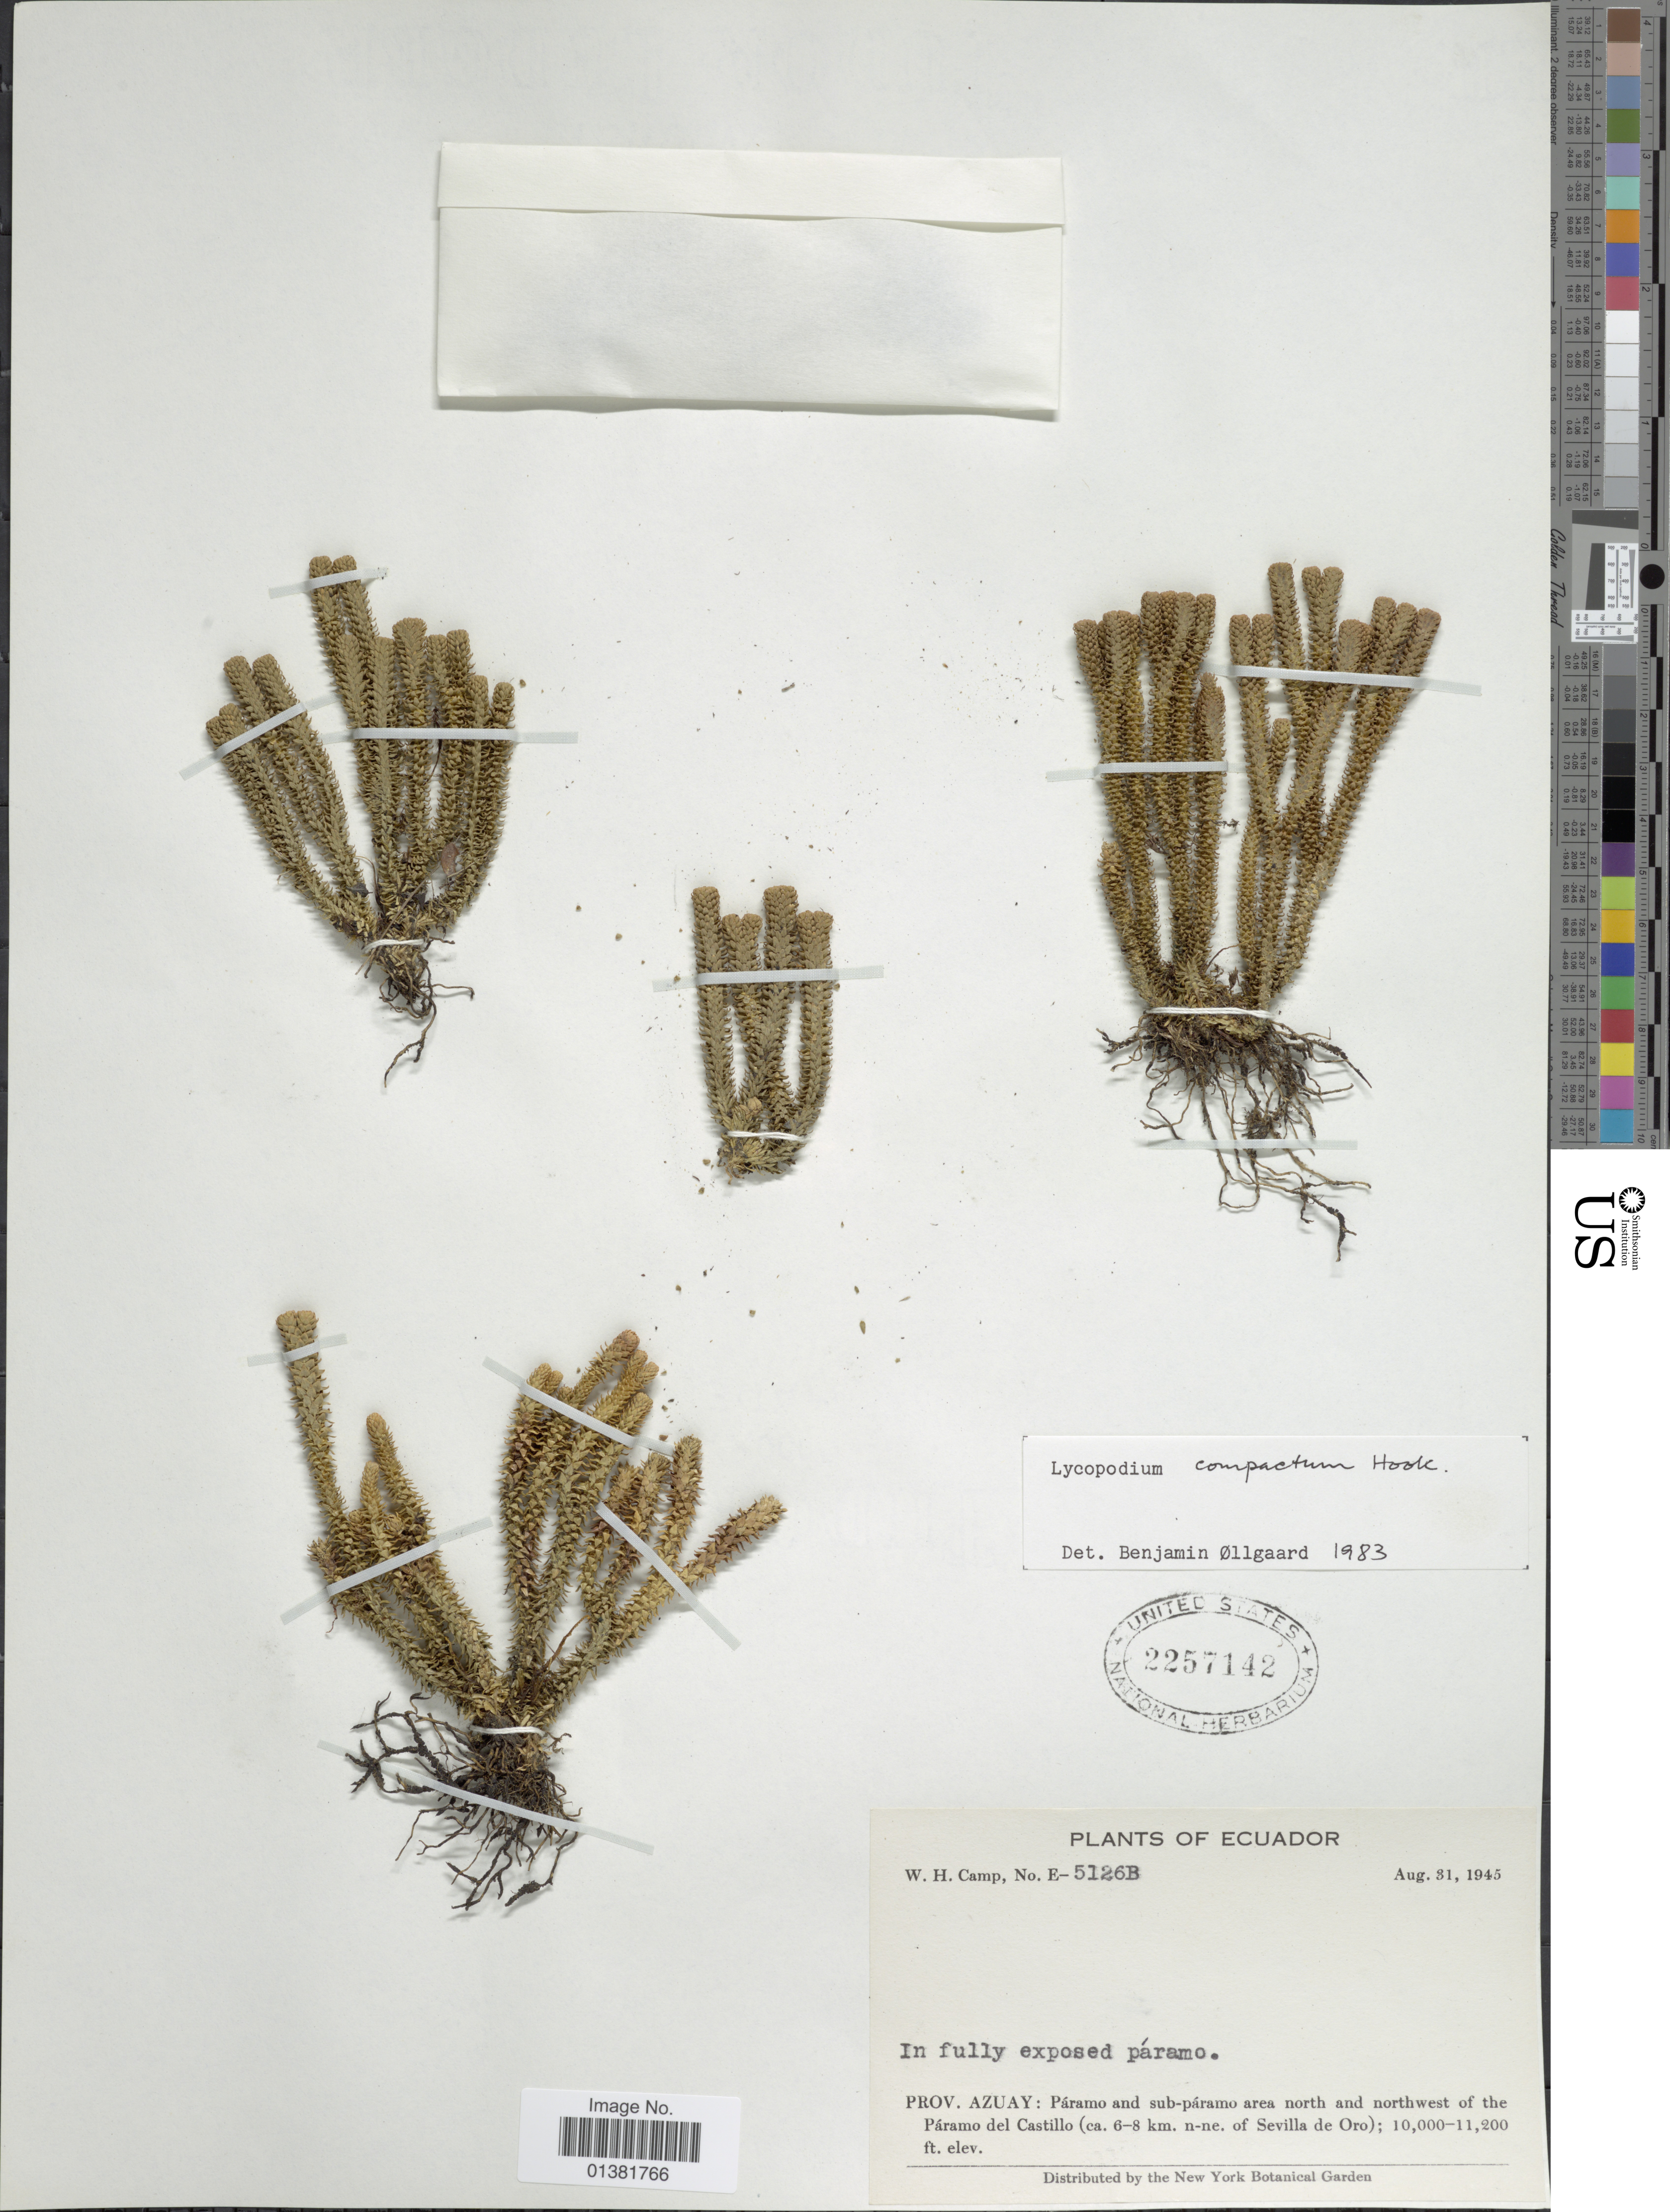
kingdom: Plantae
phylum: Tracheophyta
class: Lycopodiopsida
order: Lycopodiales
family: Lycopodiaceae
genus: Phlegmariurus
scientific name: Phlegmariurus compactus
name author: (Hook.) B. Øllg.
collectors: W. H. Camp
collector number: E-5126B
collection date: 1945-08-31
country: Ecuador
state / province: Azuay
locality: Páramo and sub-páramo area north and northwest of the Páramo del Castillo (ca. 6-8 km. n-ne. of Sevilla de Oro)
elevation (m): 3048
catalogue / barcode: US 2257142